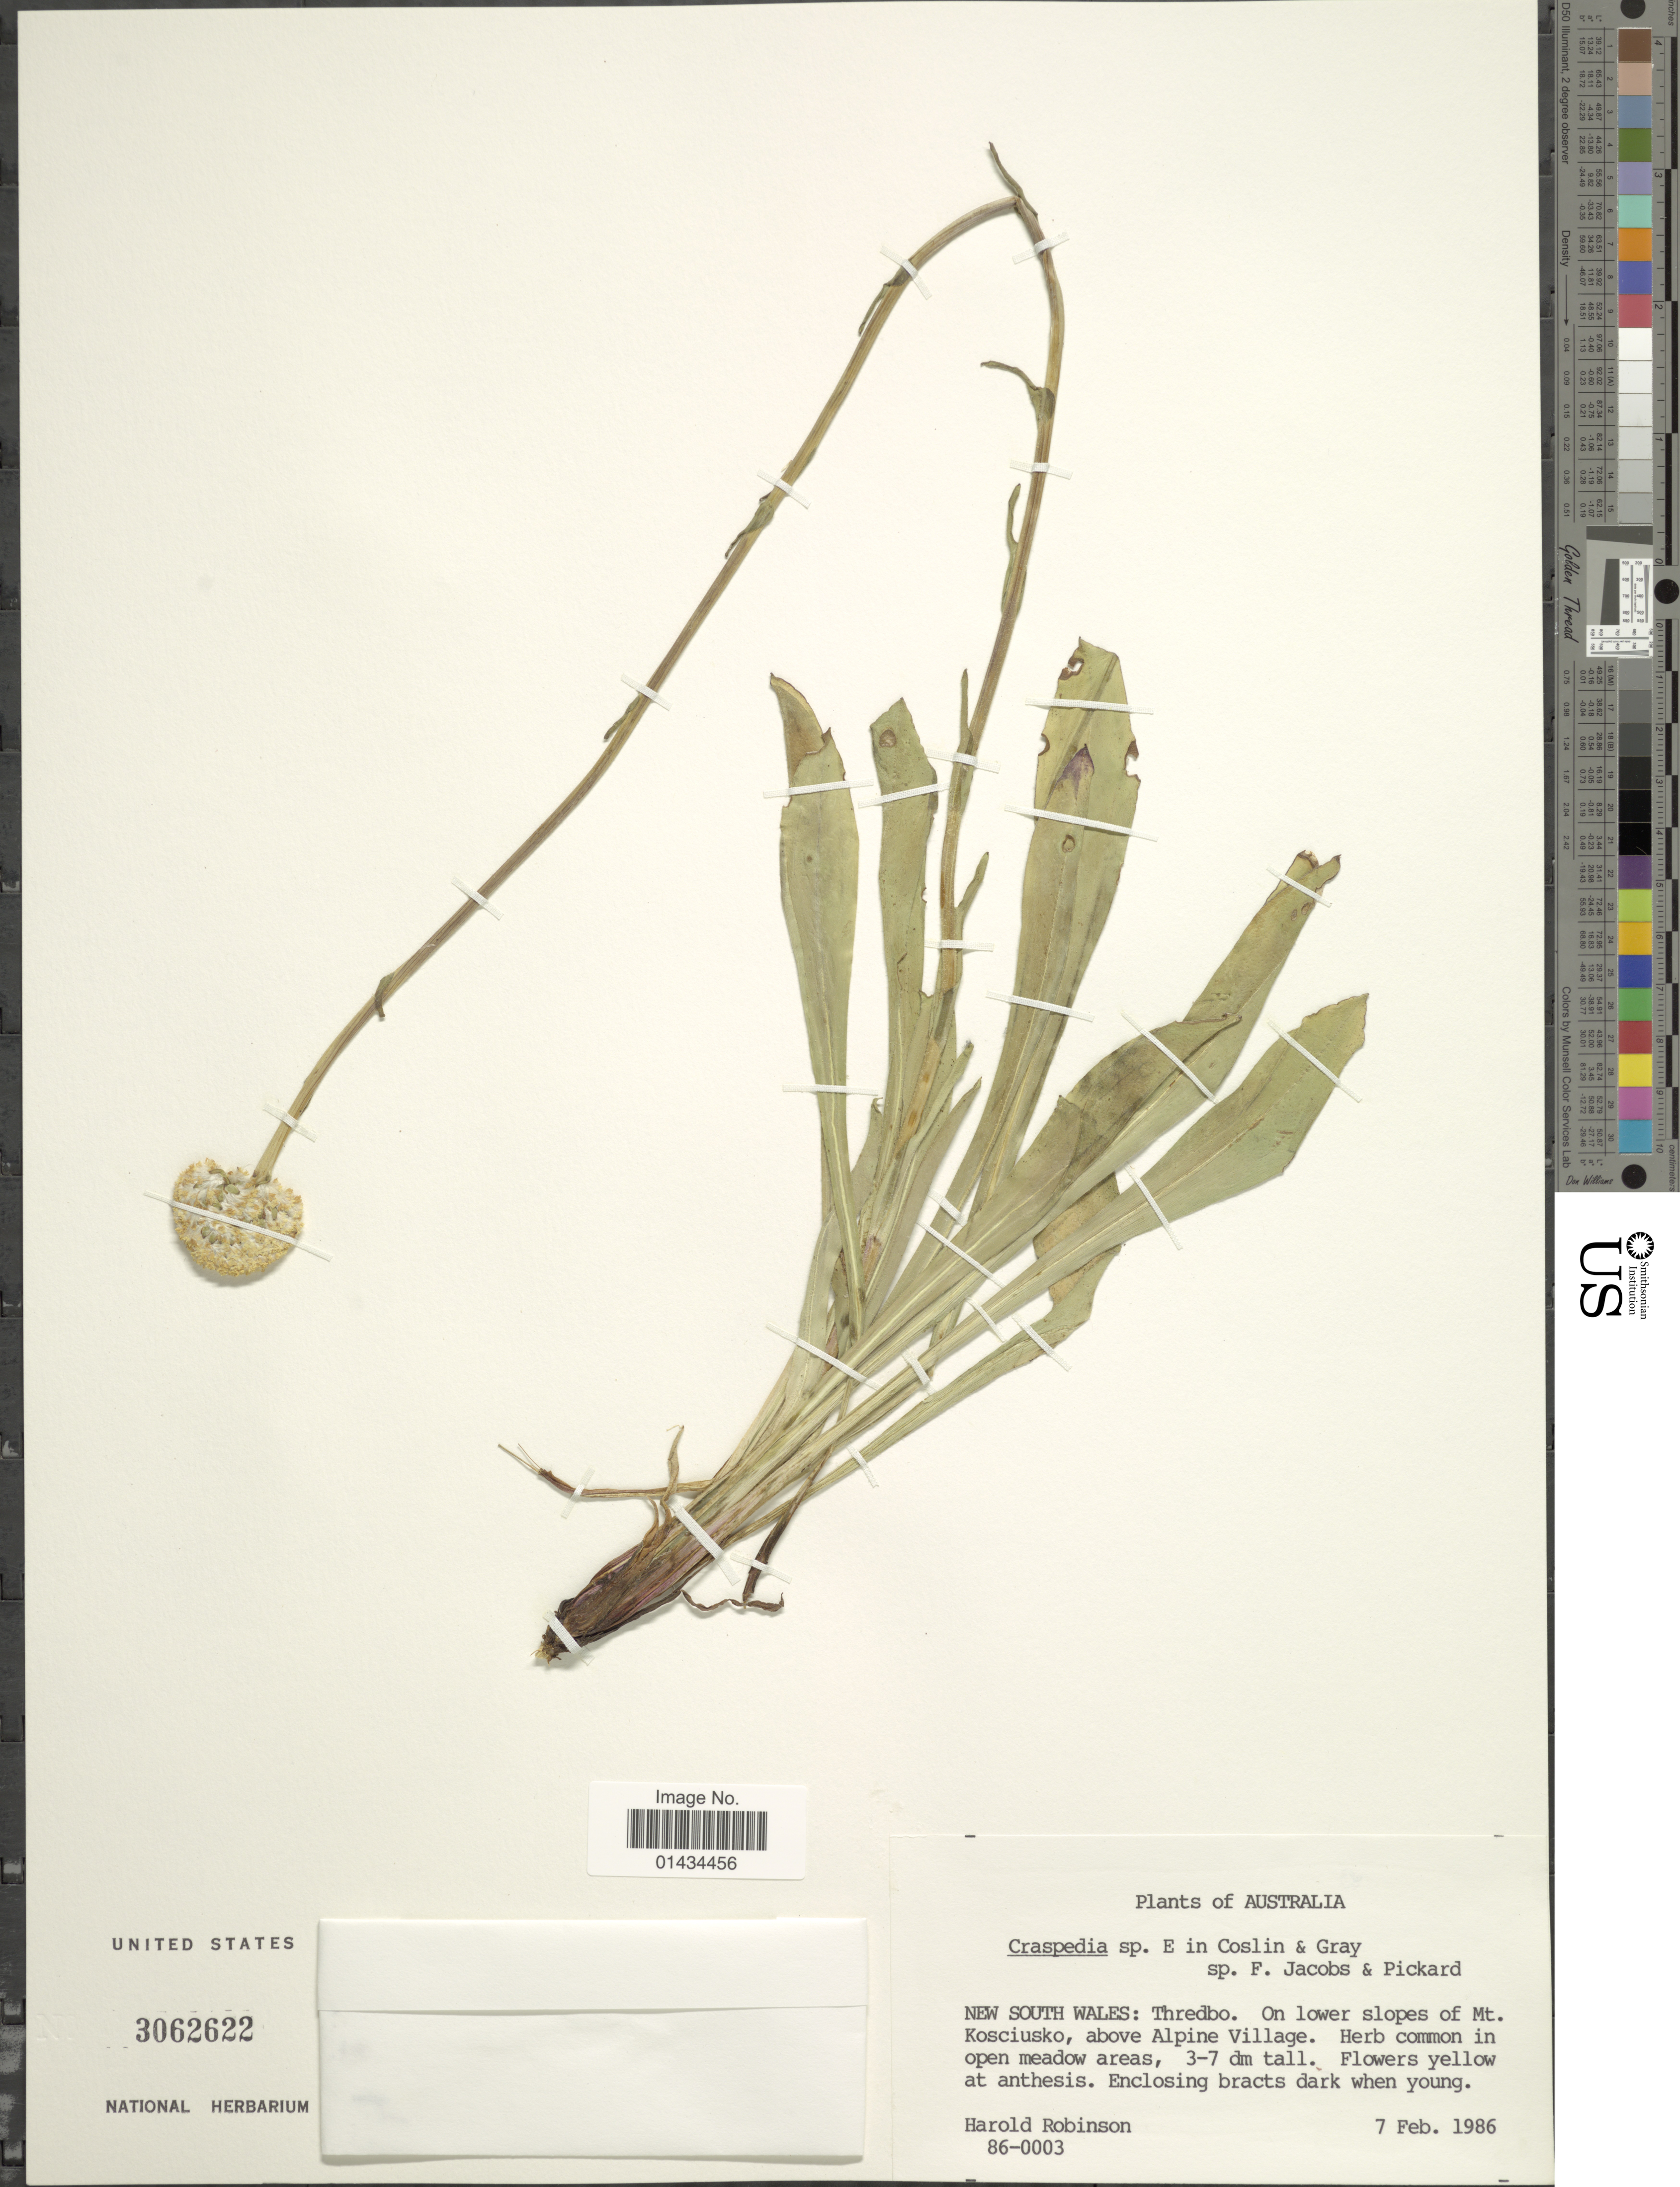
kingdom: Plantae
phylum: Tracheophyta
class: Magnoliopsida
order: Asterales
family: Asteraceae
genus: Craspedia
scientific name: Craspedia sp.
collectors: H. Robinson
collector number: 86-003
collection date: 1986-02-07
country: Australia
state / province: New South Wales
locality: Thredbo, on lower slopes of Mt. Kosciusko, above Alpine Village, herb common in open meadow areas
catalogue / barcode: US 3062622